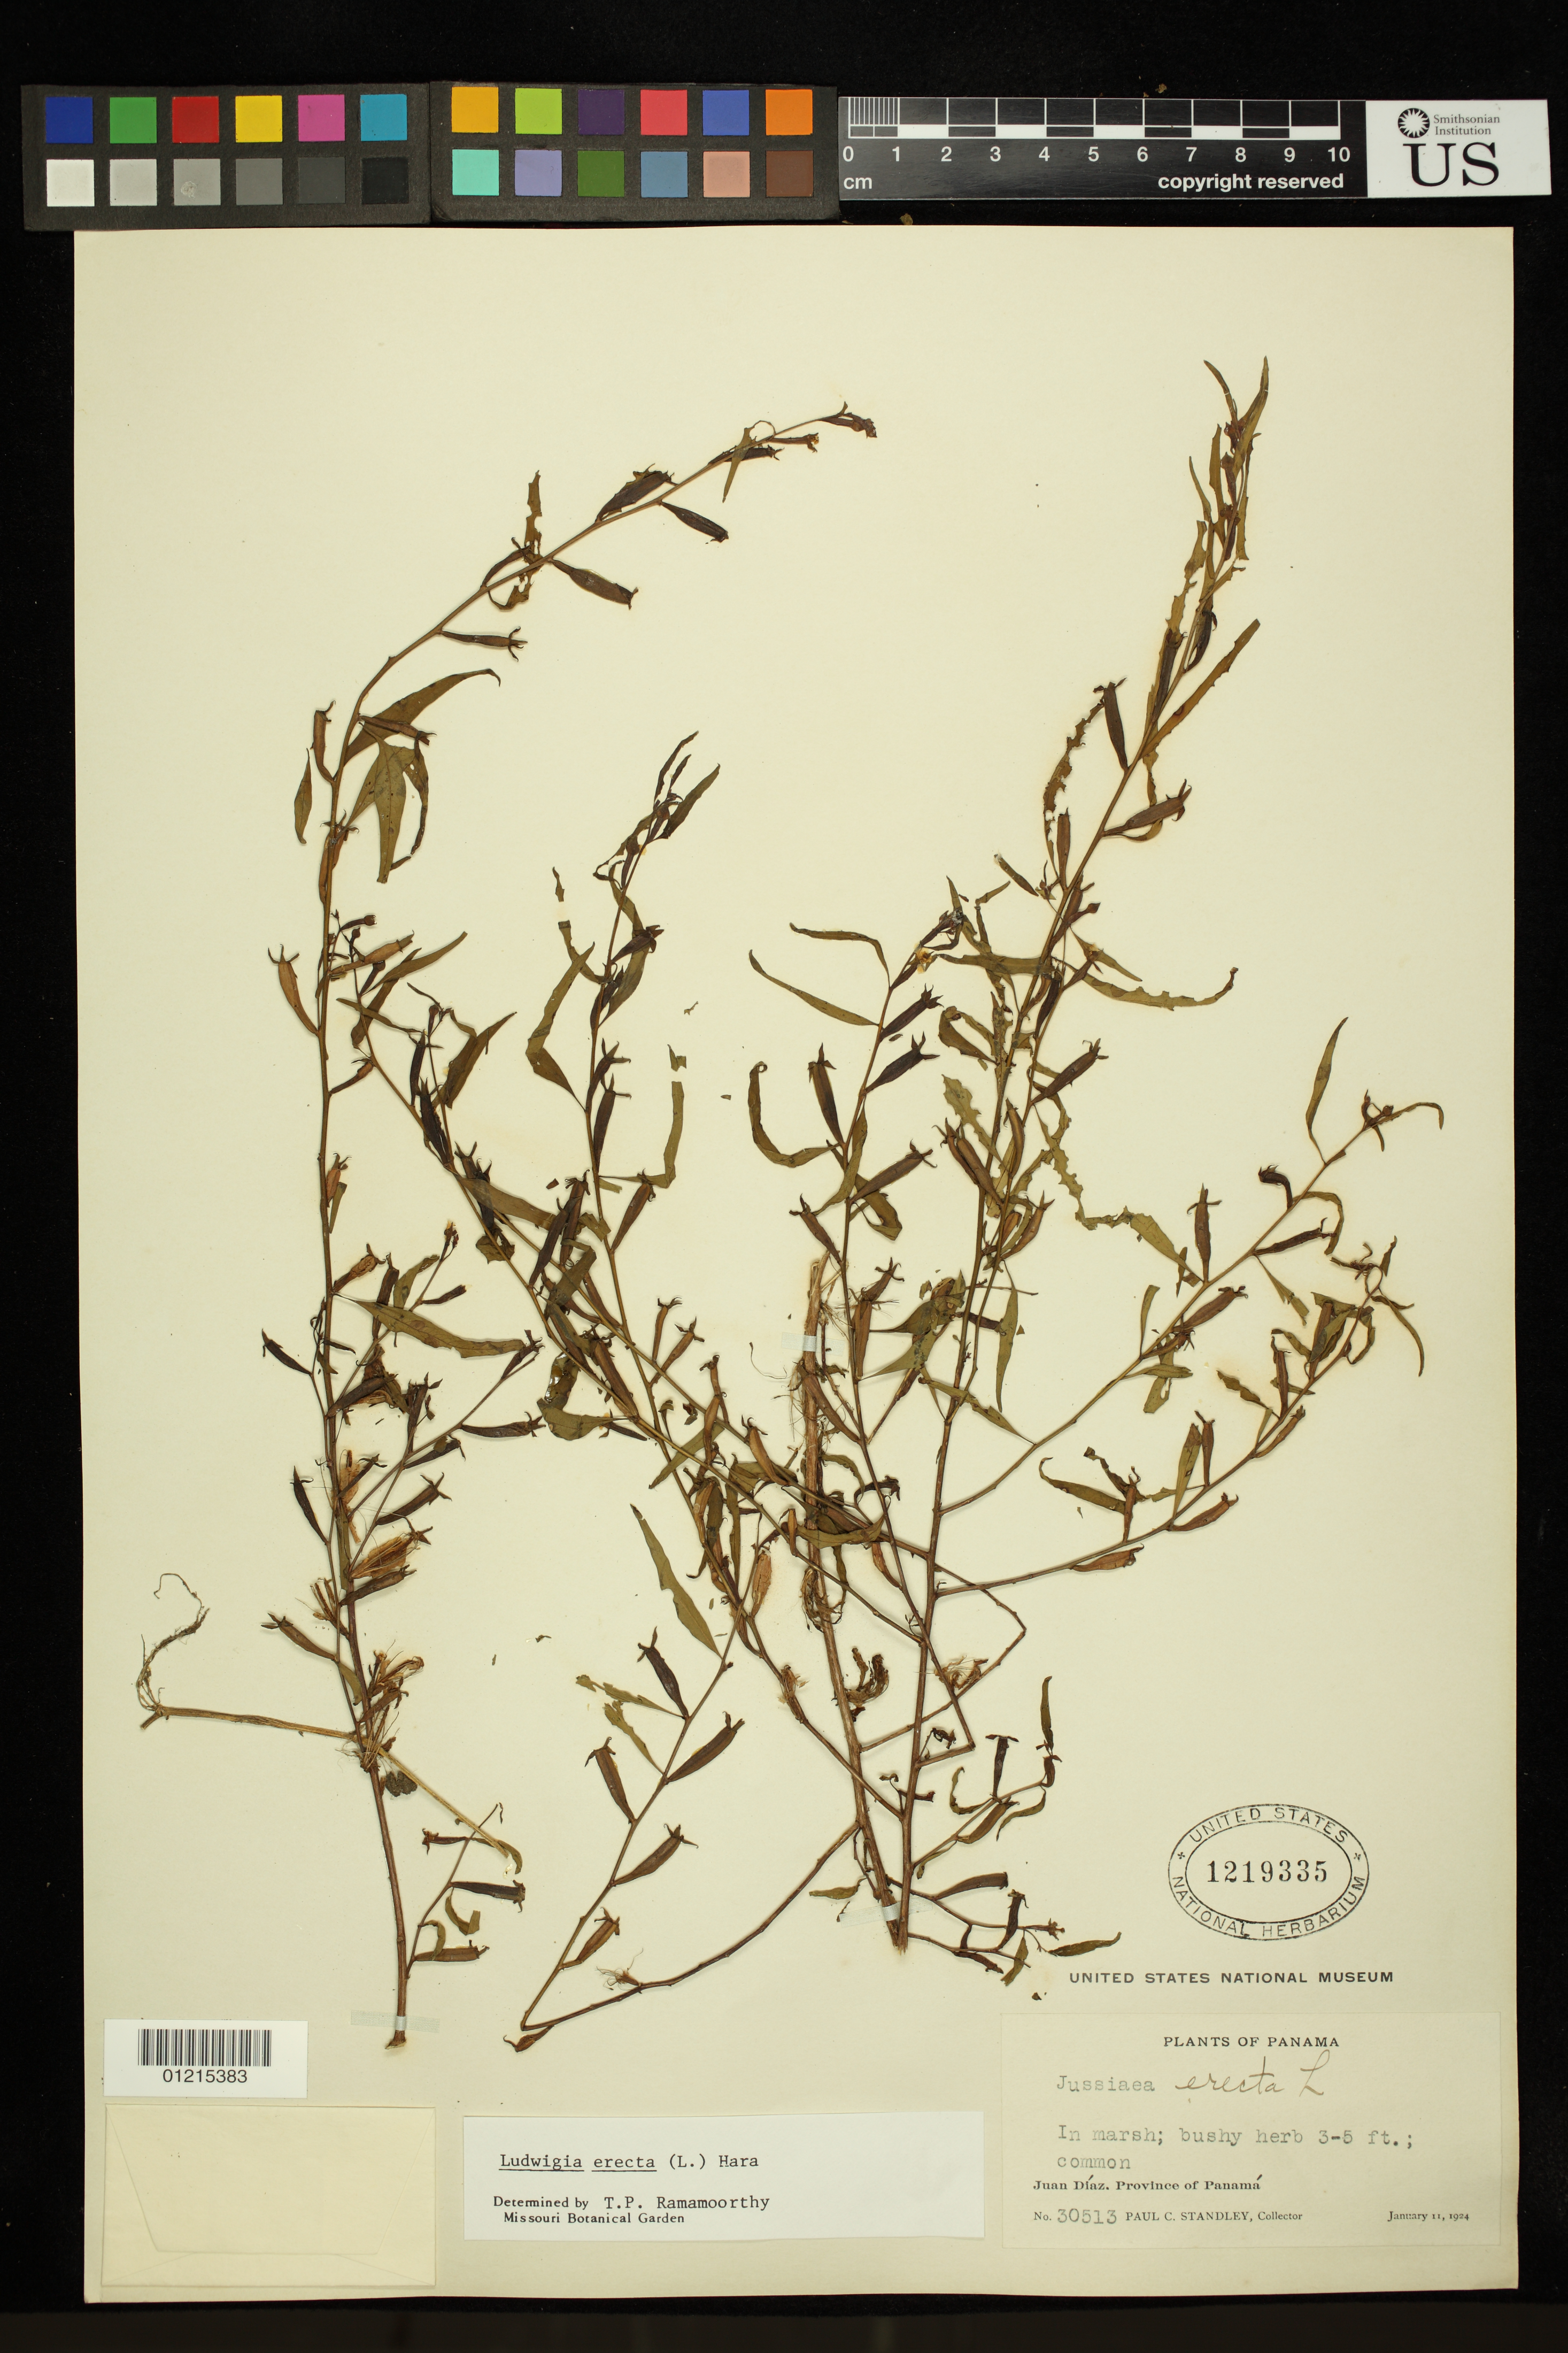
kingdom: Plantae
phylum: Tracheophyta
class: Magnoliopsida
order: Myrtales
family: Onagraceae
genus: Ludwigia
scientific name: Ludwigia erecta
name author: (L.) H. Hara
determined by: Ramamoorthy, T. P.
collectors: P. C. Standley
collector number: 30513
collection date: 1924-01-11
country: Panama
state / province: Panamá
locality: Juan Díaz.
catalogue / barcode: US 1219335